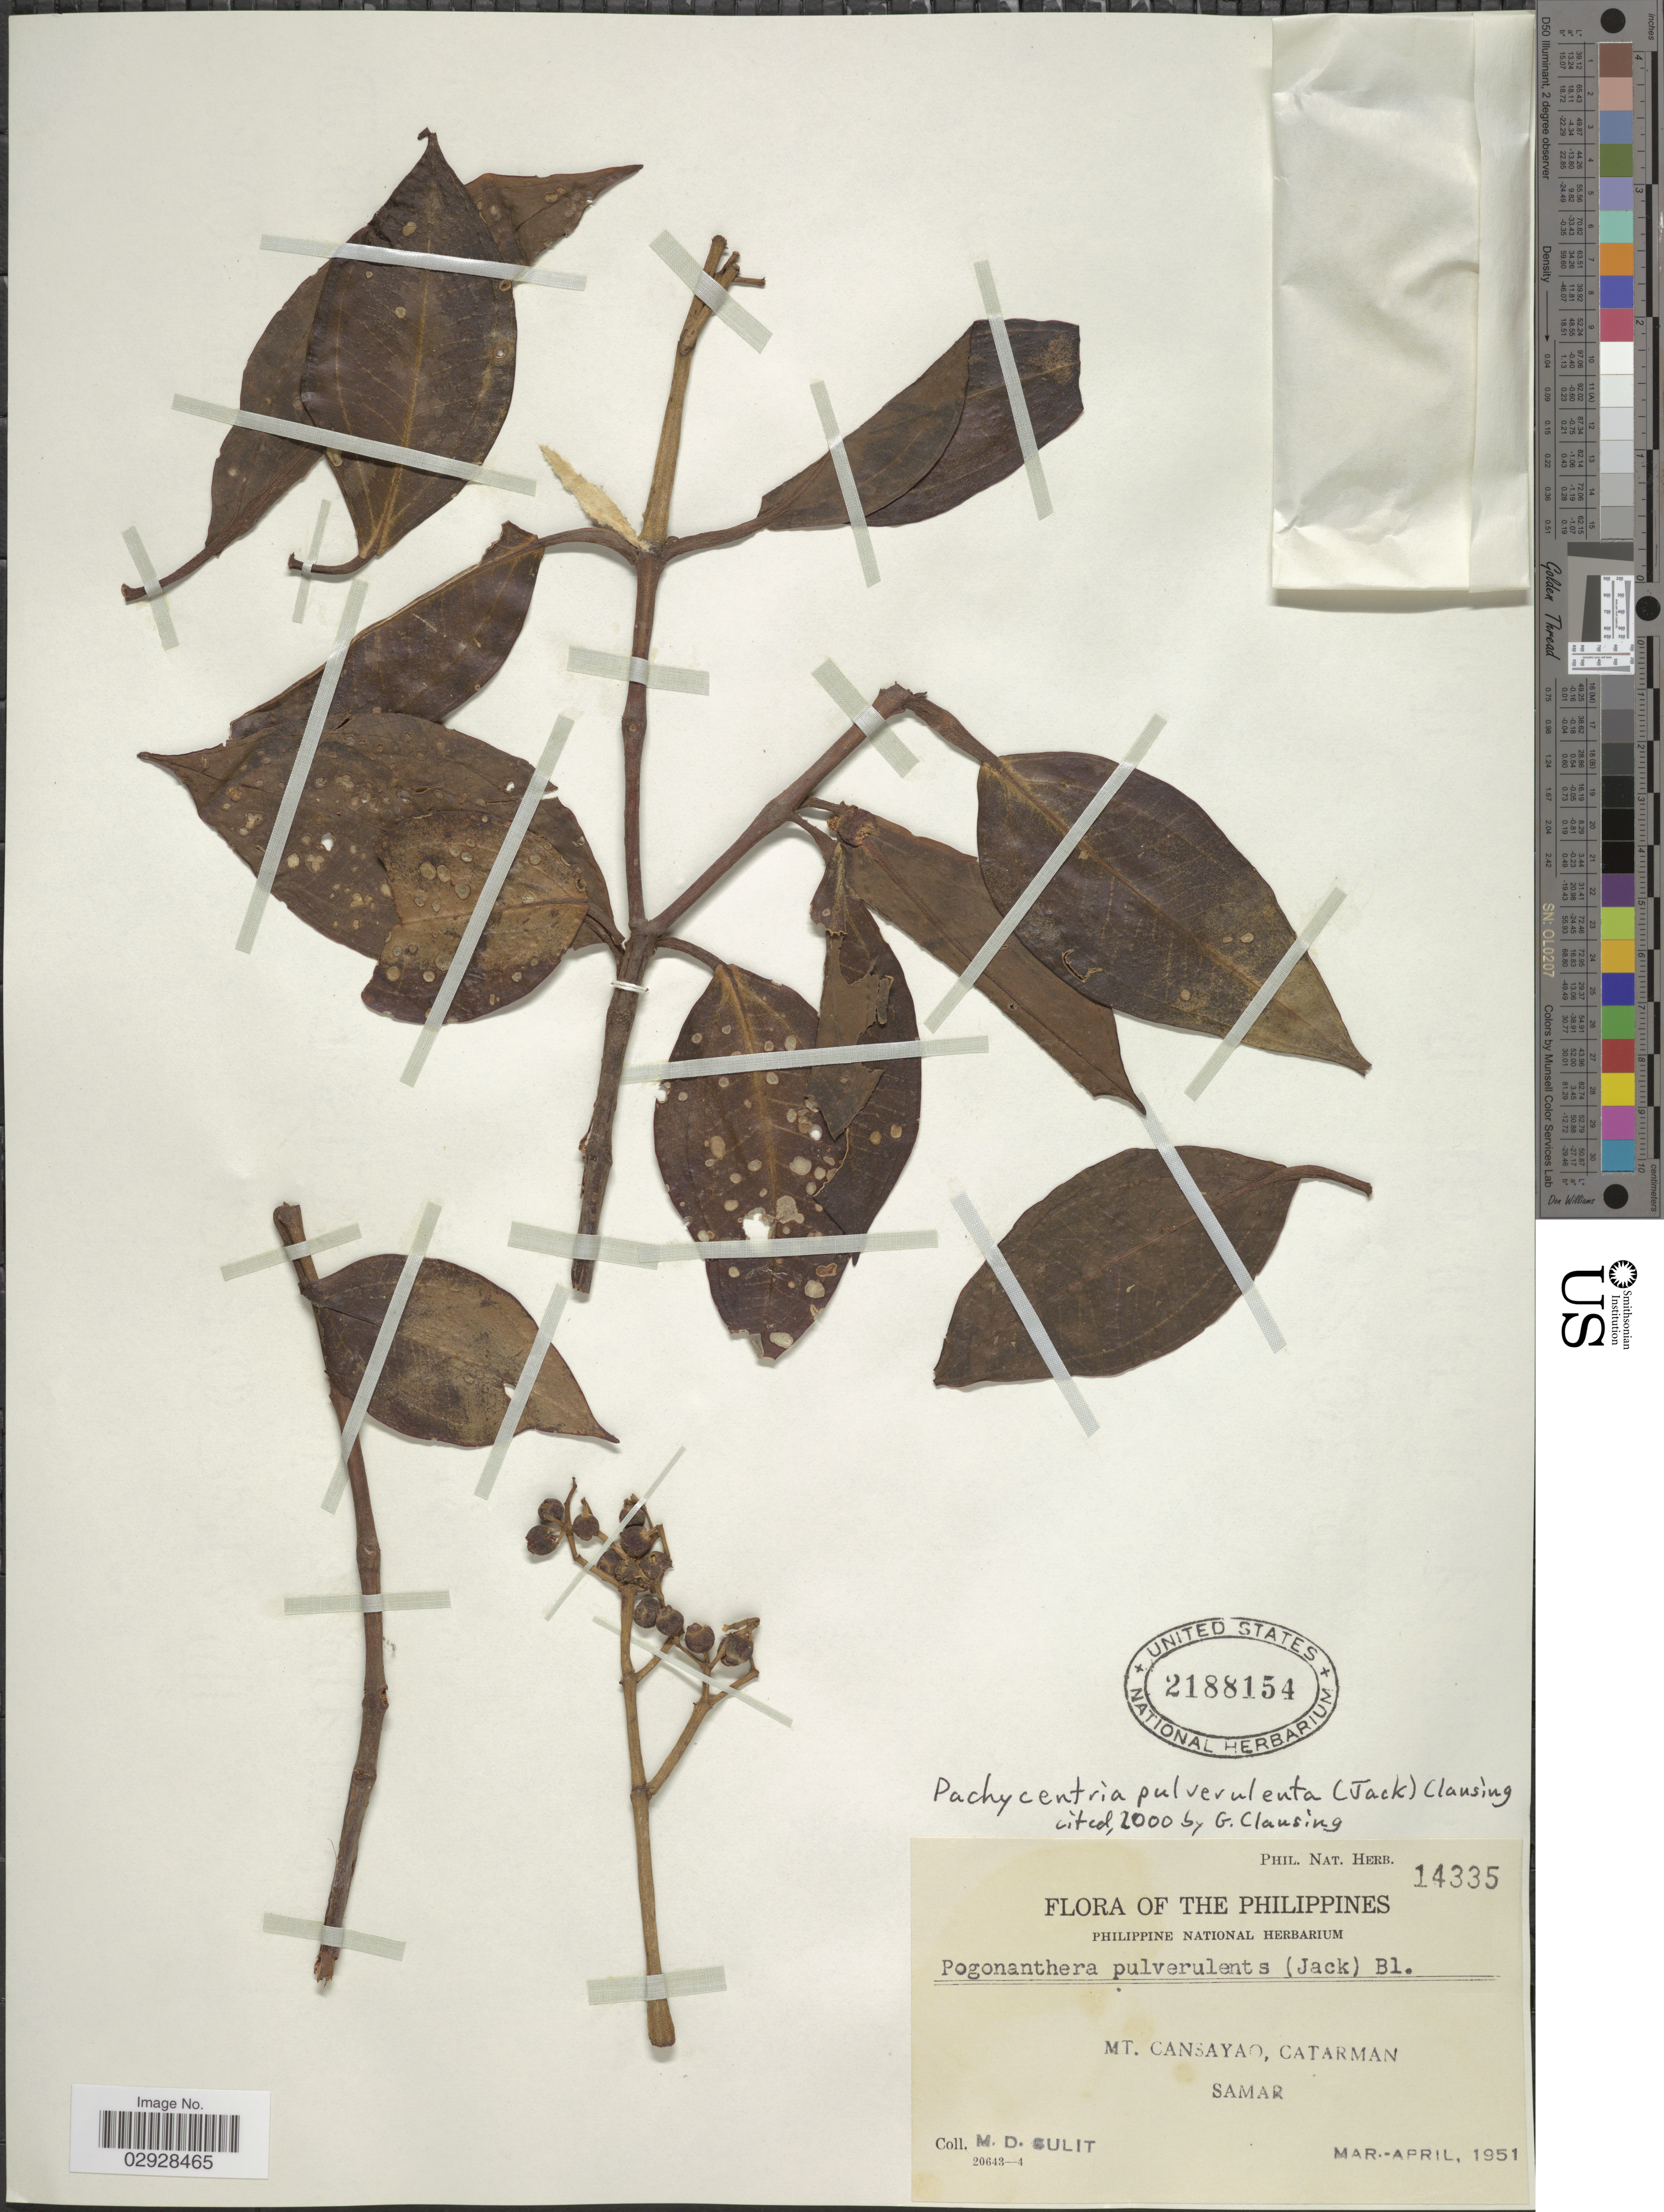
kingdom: Plantae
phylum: Tracheophyta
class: Magnoliopsida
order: Myrtales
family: Melastomataceae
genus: Pachycentria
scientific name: Pachycentria pulverulenta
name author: (Jack) Clausing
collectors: M. Sulit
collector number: Phil. Nat. Herb. 14335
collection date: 1951-03/1951-04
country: Philippines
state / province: Eastern Visayas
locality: Mt. Cansayao, Catarman. Samar.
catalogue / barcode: US 2188154